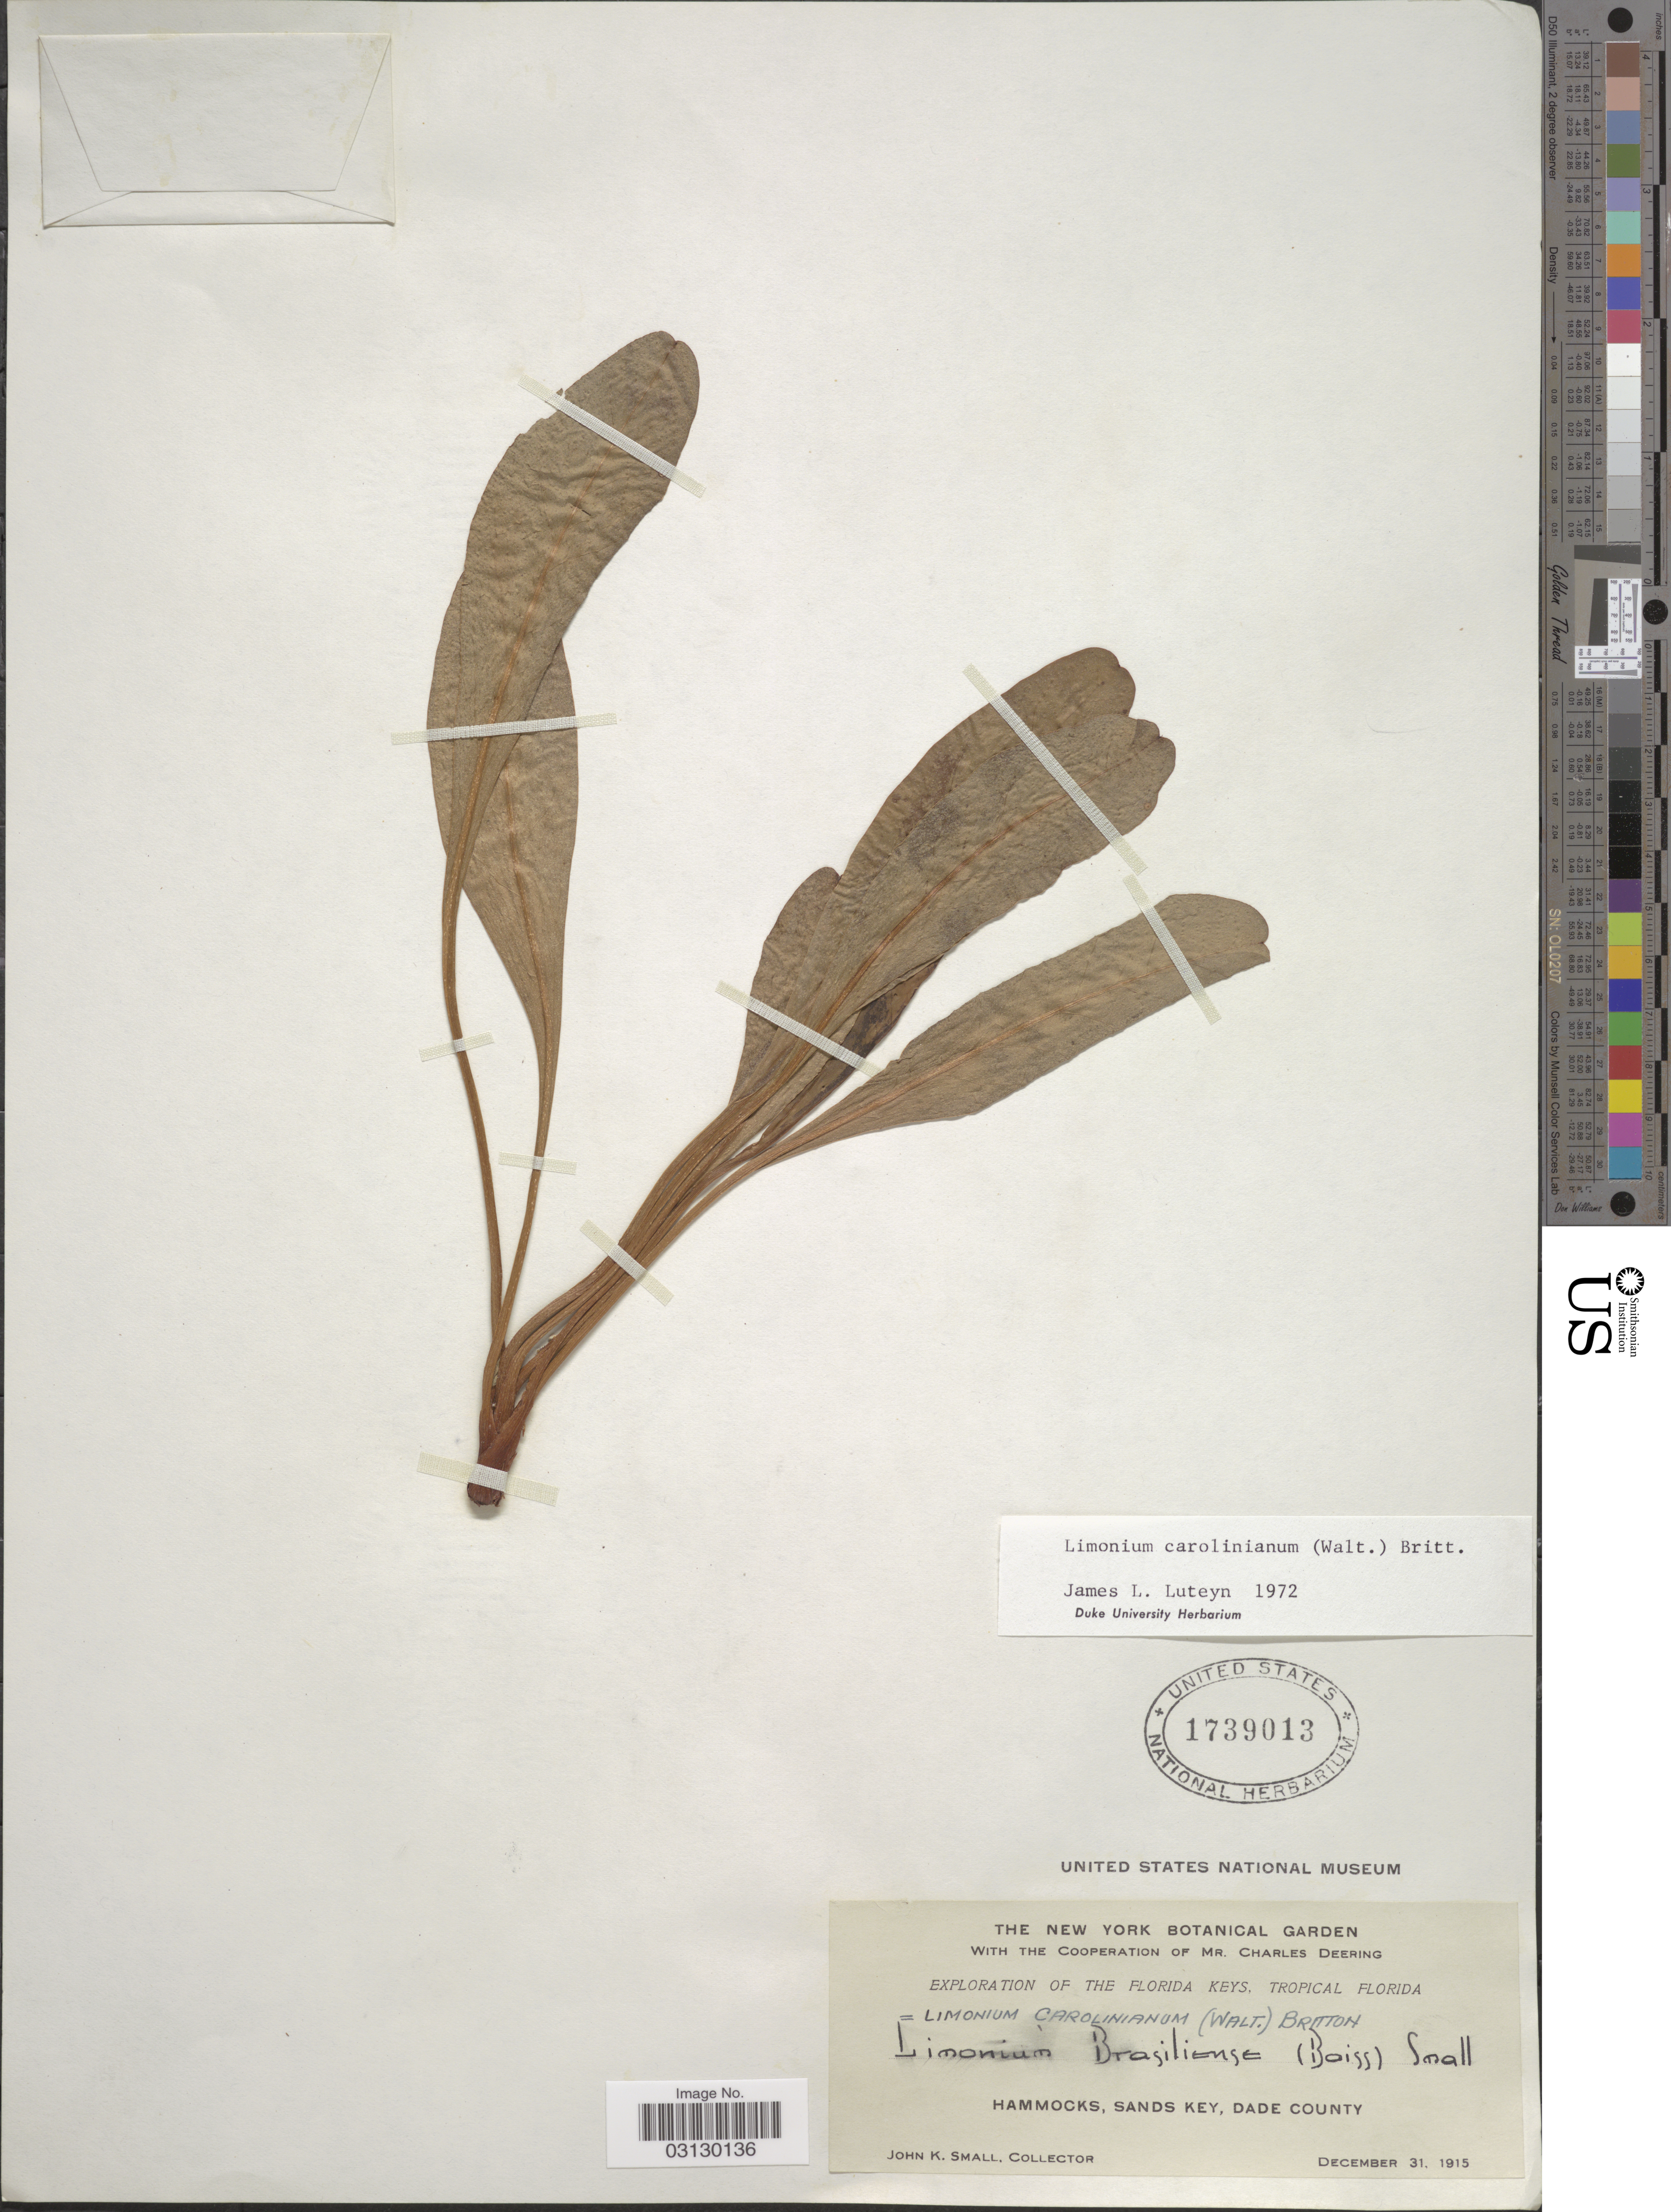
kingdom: Plantae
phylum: Tracheophyta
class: Magnoliopsida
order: Caryophyllales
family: Plumbaginaceae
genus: Limonium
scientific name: Limonium carolinianum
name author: (Walter) Britton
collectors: J. K. Small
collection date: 1915-12-31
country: United States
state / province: Florida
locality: The Florida Keys, Tropical Florida. Hammocks, Sand Key, Dade County.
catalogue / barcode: US 1739013